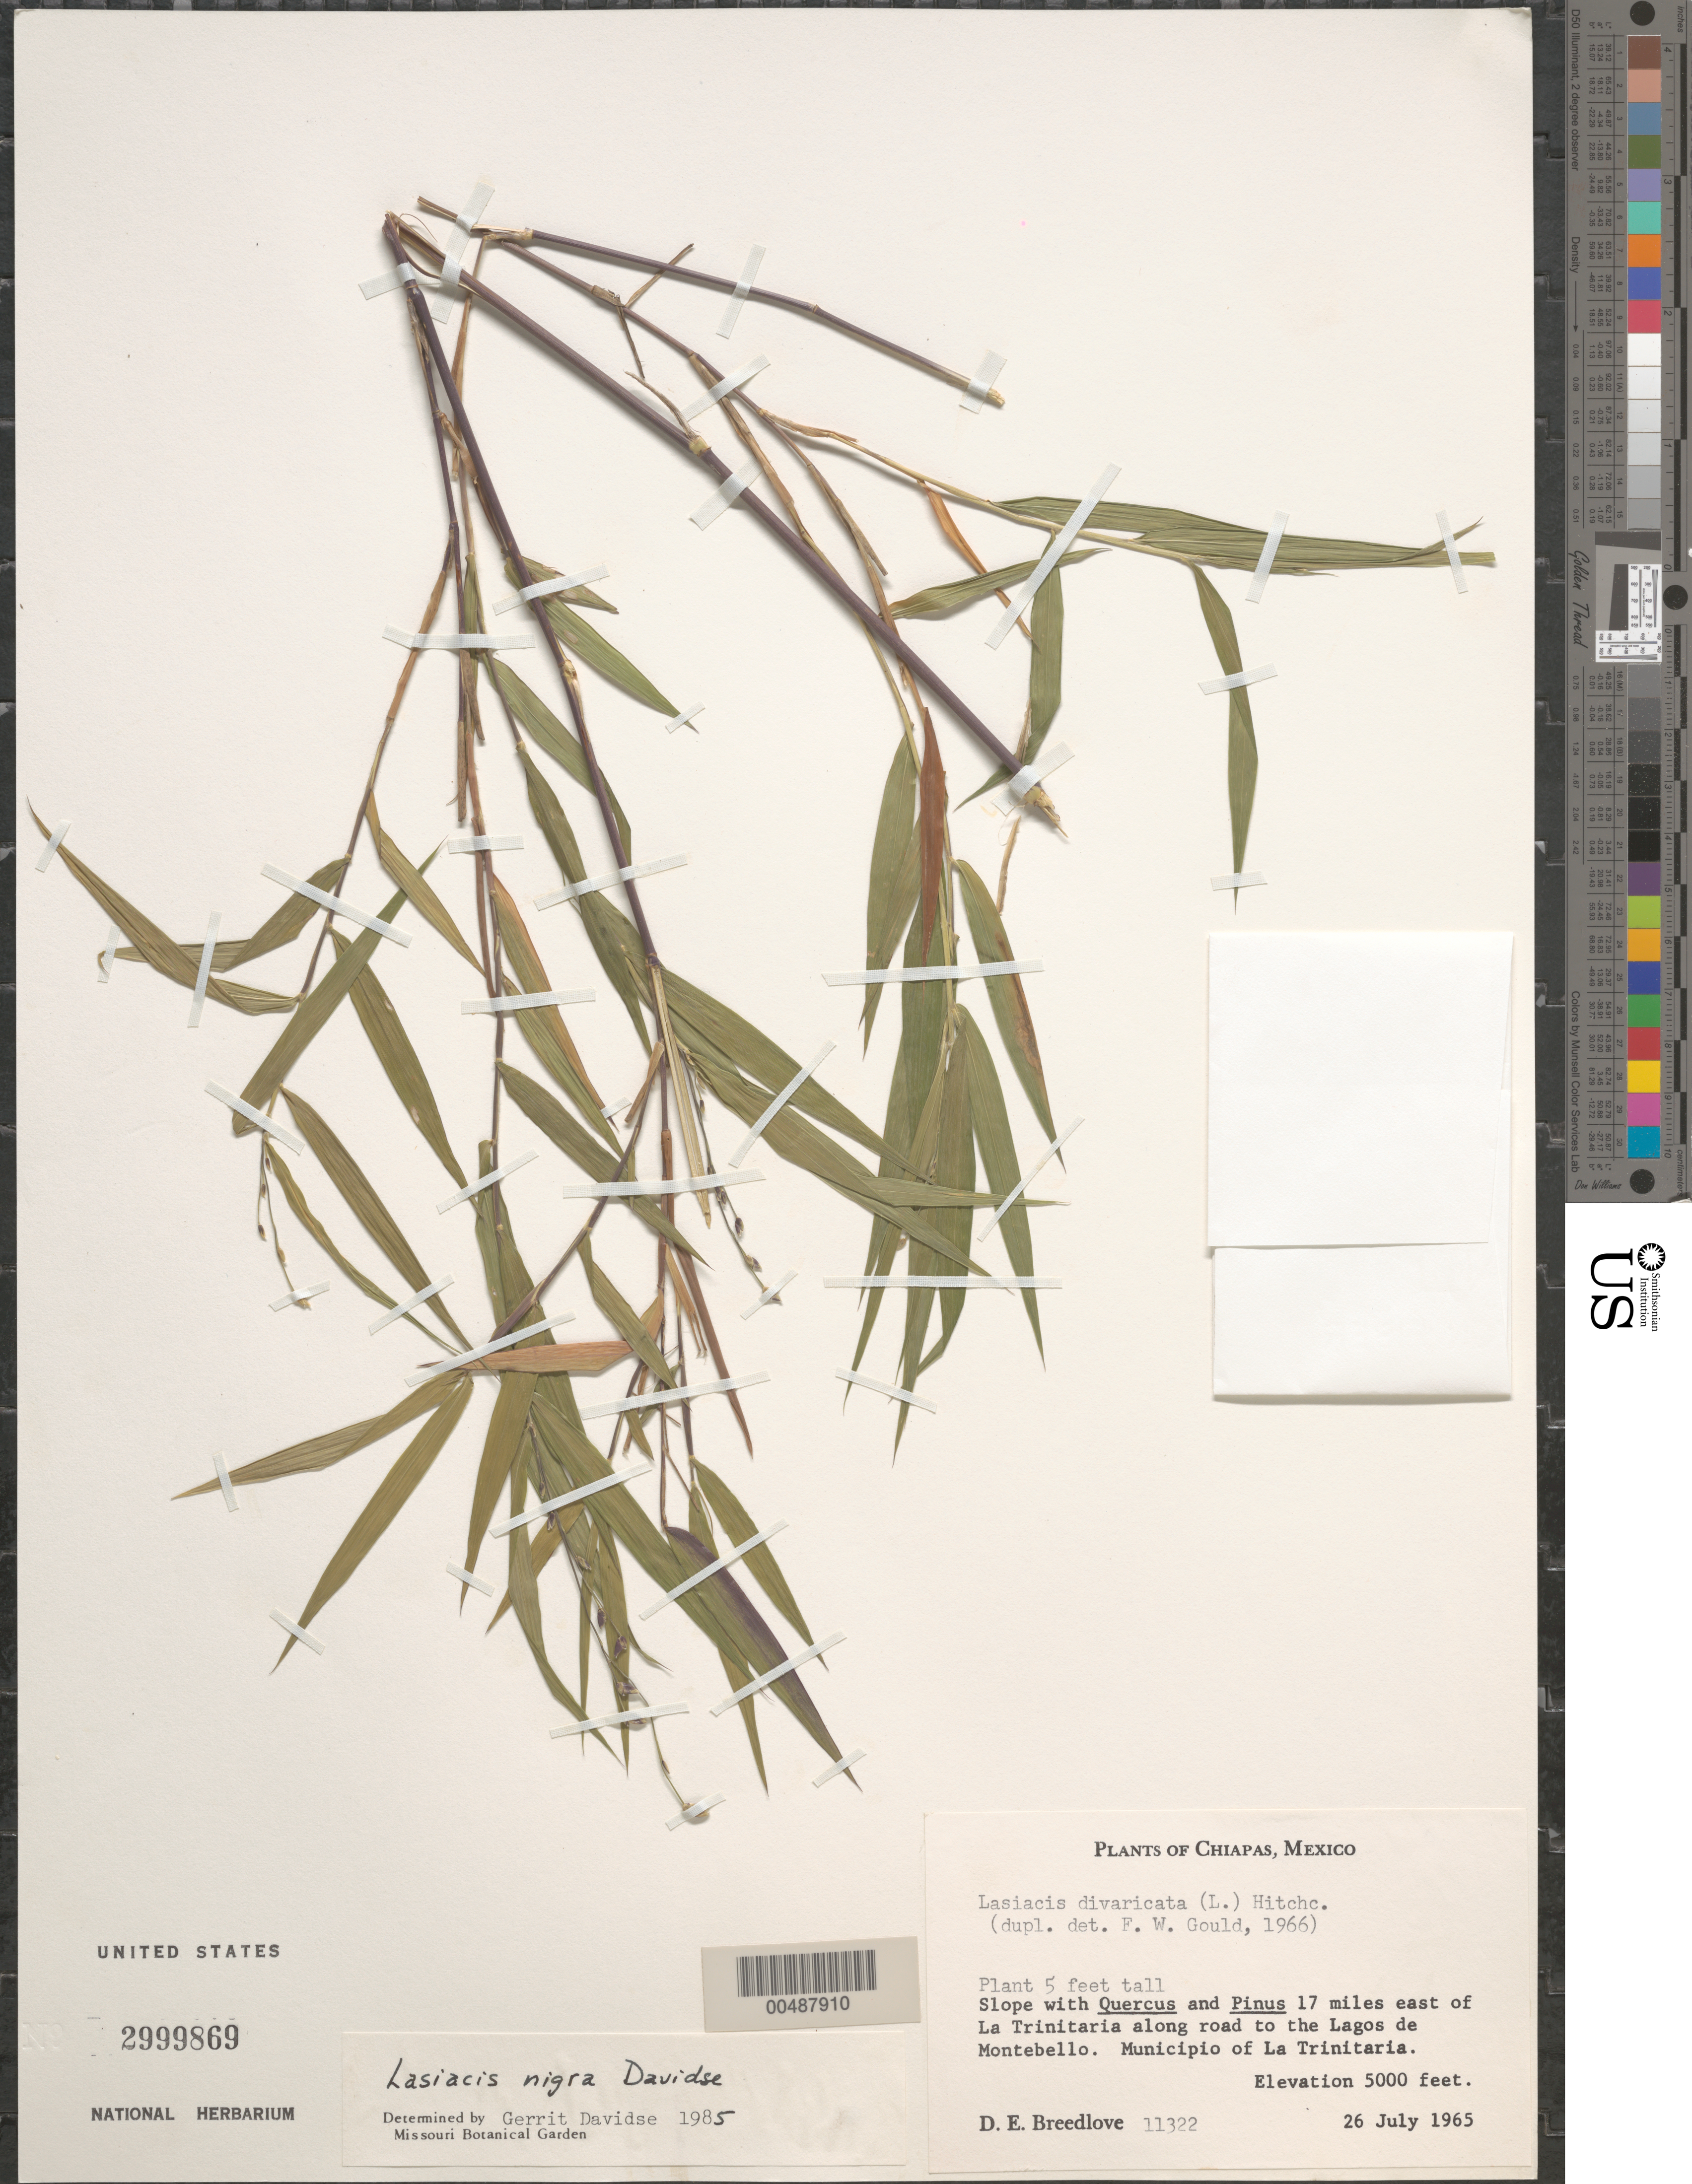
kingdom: Plantae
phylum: Tracheophyta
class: Liliopsida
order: Poales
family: Poaceae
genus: Lasiacis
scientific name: Lasiacis maxonii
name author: Swallen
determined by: Davidse, Gerrit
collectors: D. E. Breedlove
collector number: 11322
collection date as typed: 26 Jul 1965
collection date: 1965-07-26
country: Mexico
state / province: Chiapas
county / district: La Trinitaria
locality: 17 mi E of La Trinitaria along rd to the Lagos de Montebello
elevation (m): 1524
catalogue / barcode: US 2999869